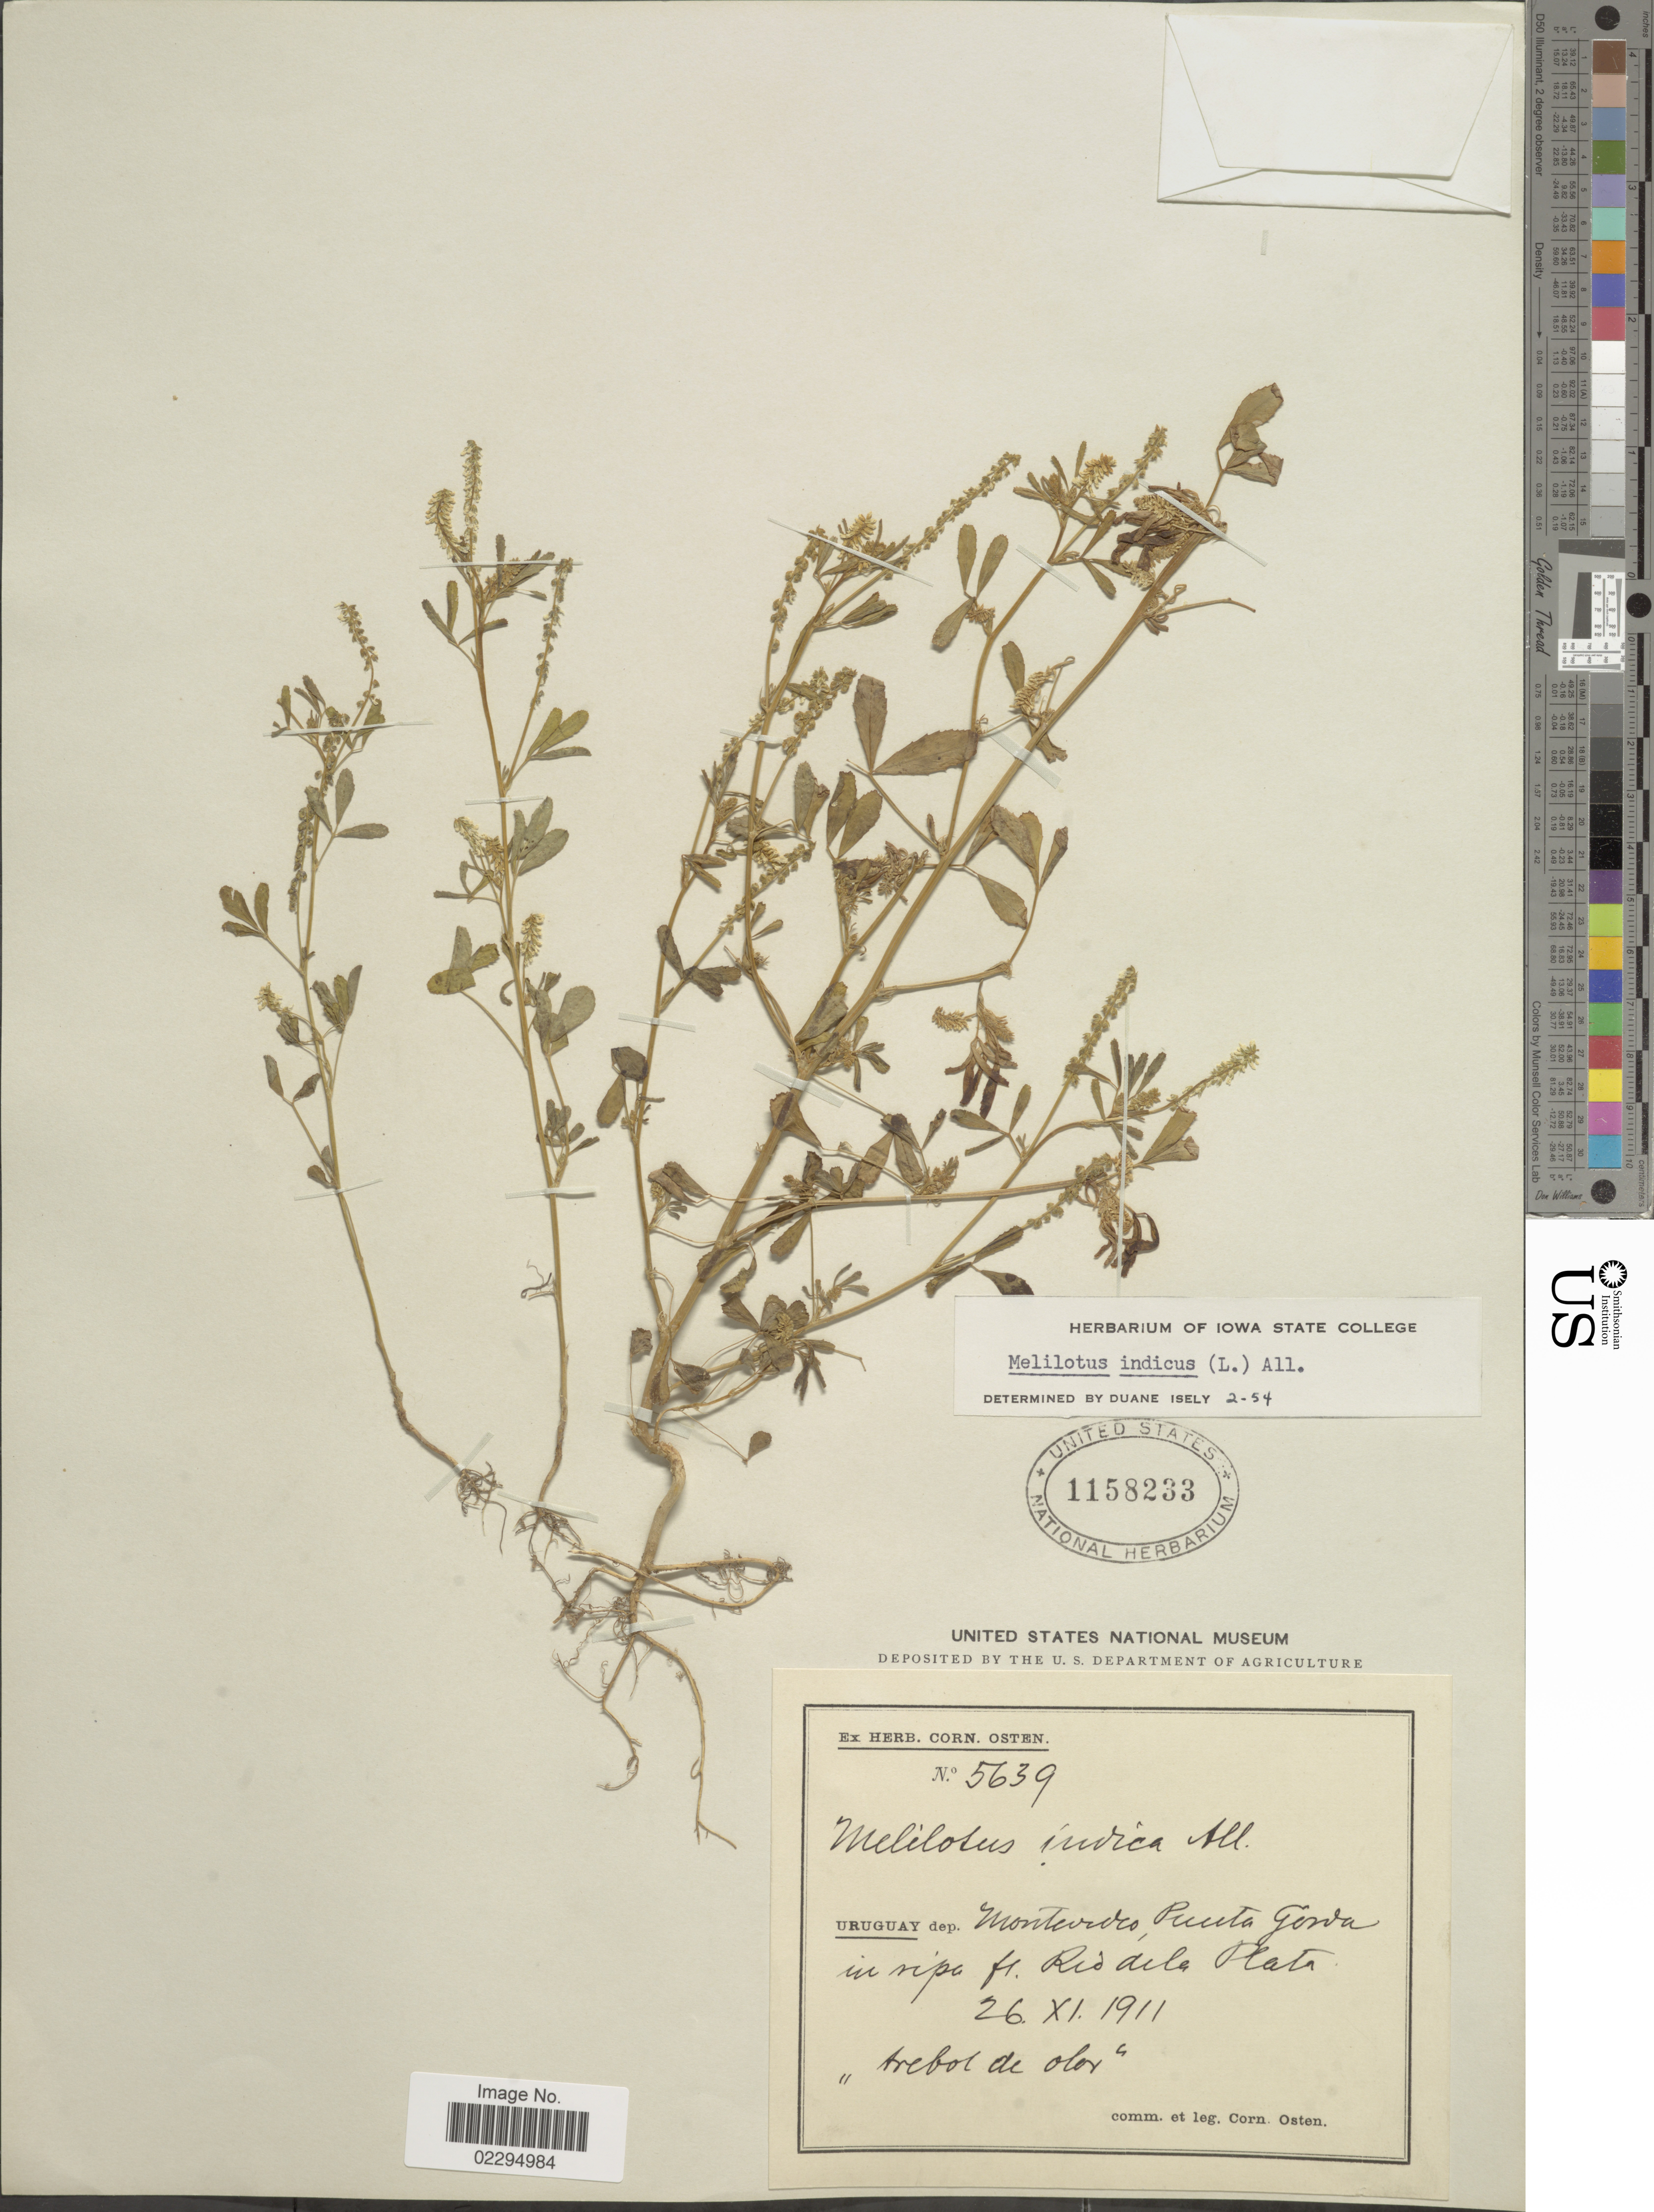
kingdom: Plantae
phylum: Tracheophyta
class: Magnoliopsida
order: Fabales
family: Fabaceae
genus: Melilotus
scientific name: Melilotus indicus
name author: (L.) All.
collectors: C. Osten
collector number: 5639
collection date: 1911-11-26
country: Uruguay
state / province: Montevideo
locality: Dep. Montevideo Punta Gorda in ripa fl. Rio dela Plata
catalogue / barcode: US 1158233